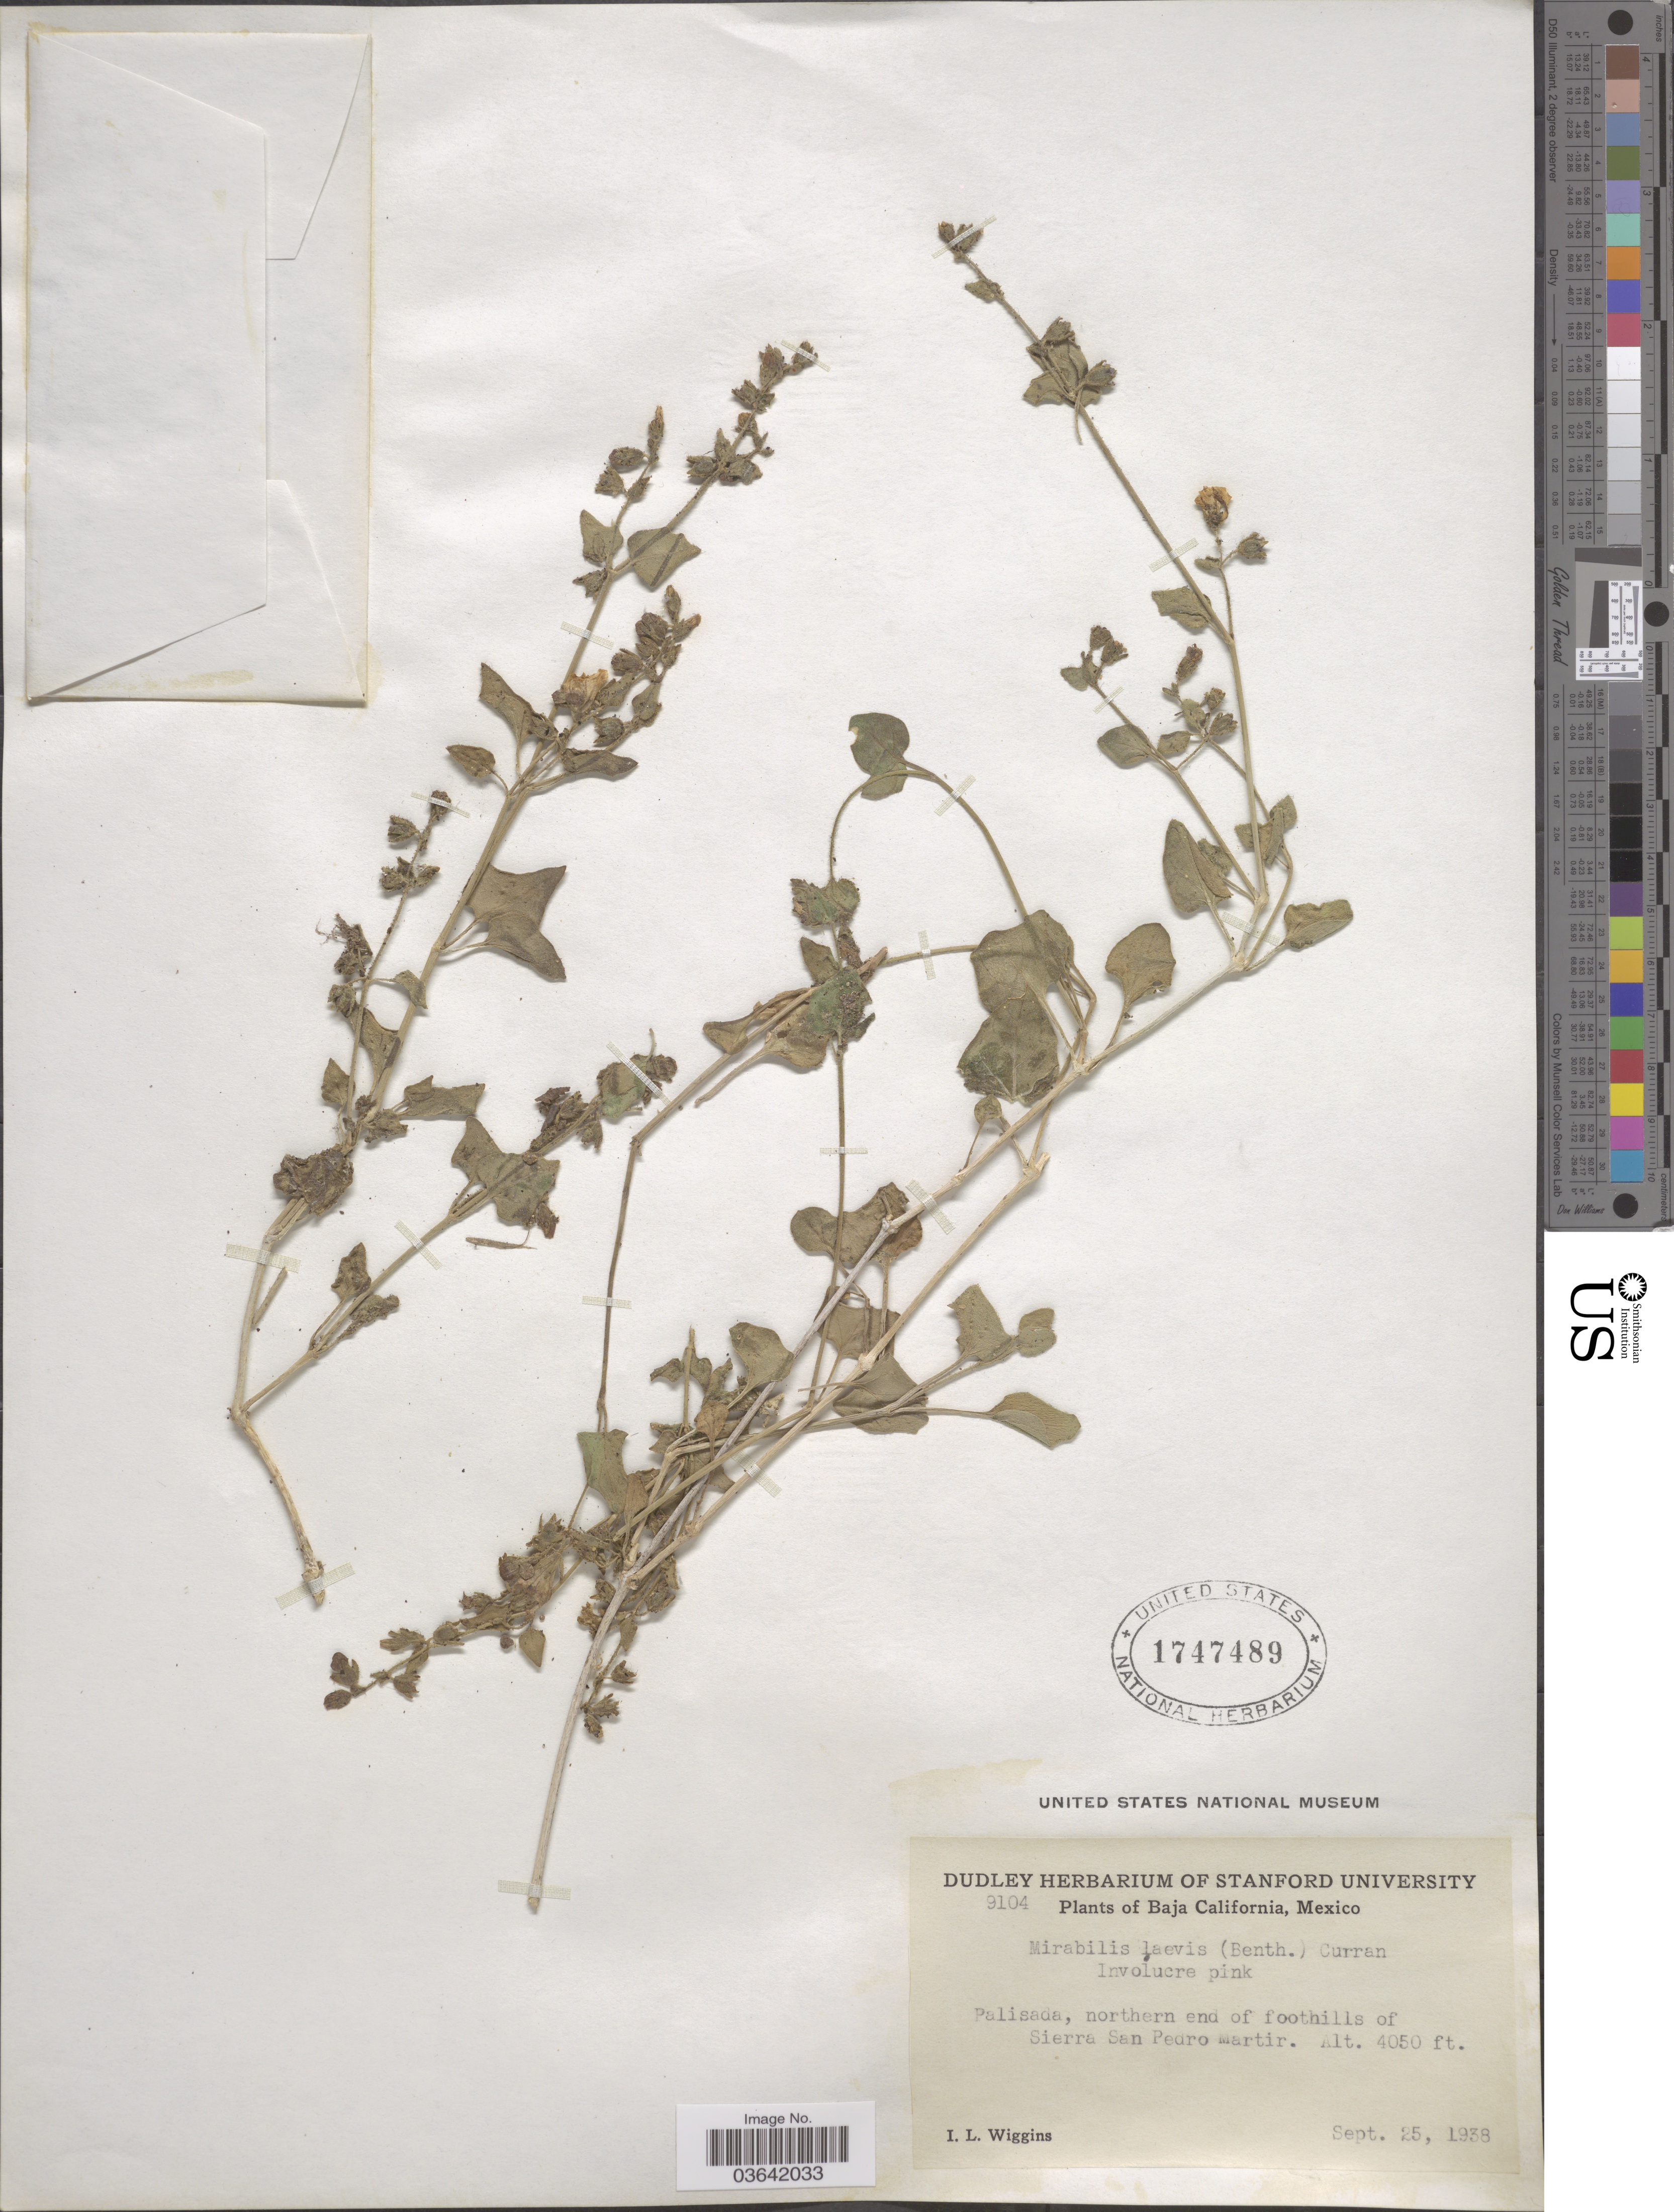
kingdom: Plantae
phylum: Tracheophyta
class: Magnoliopsida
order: Caryophyllales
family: Nyctaginaceae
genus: Mirabilis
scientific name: Mirabilis laevis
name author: (Benth.) Curran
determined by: Strong, Mark T., (BOT), Smithsonian Institution - National Museum of Natural History (UNITED STATES)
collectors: I. L. Wiggins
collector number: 9104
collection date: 1938-09-25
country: Mexico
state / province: Baja California Norte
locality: Palisada, northern end of foothills of Sierra San Pedro Martir.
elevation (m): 1234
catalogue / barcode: US 1747489